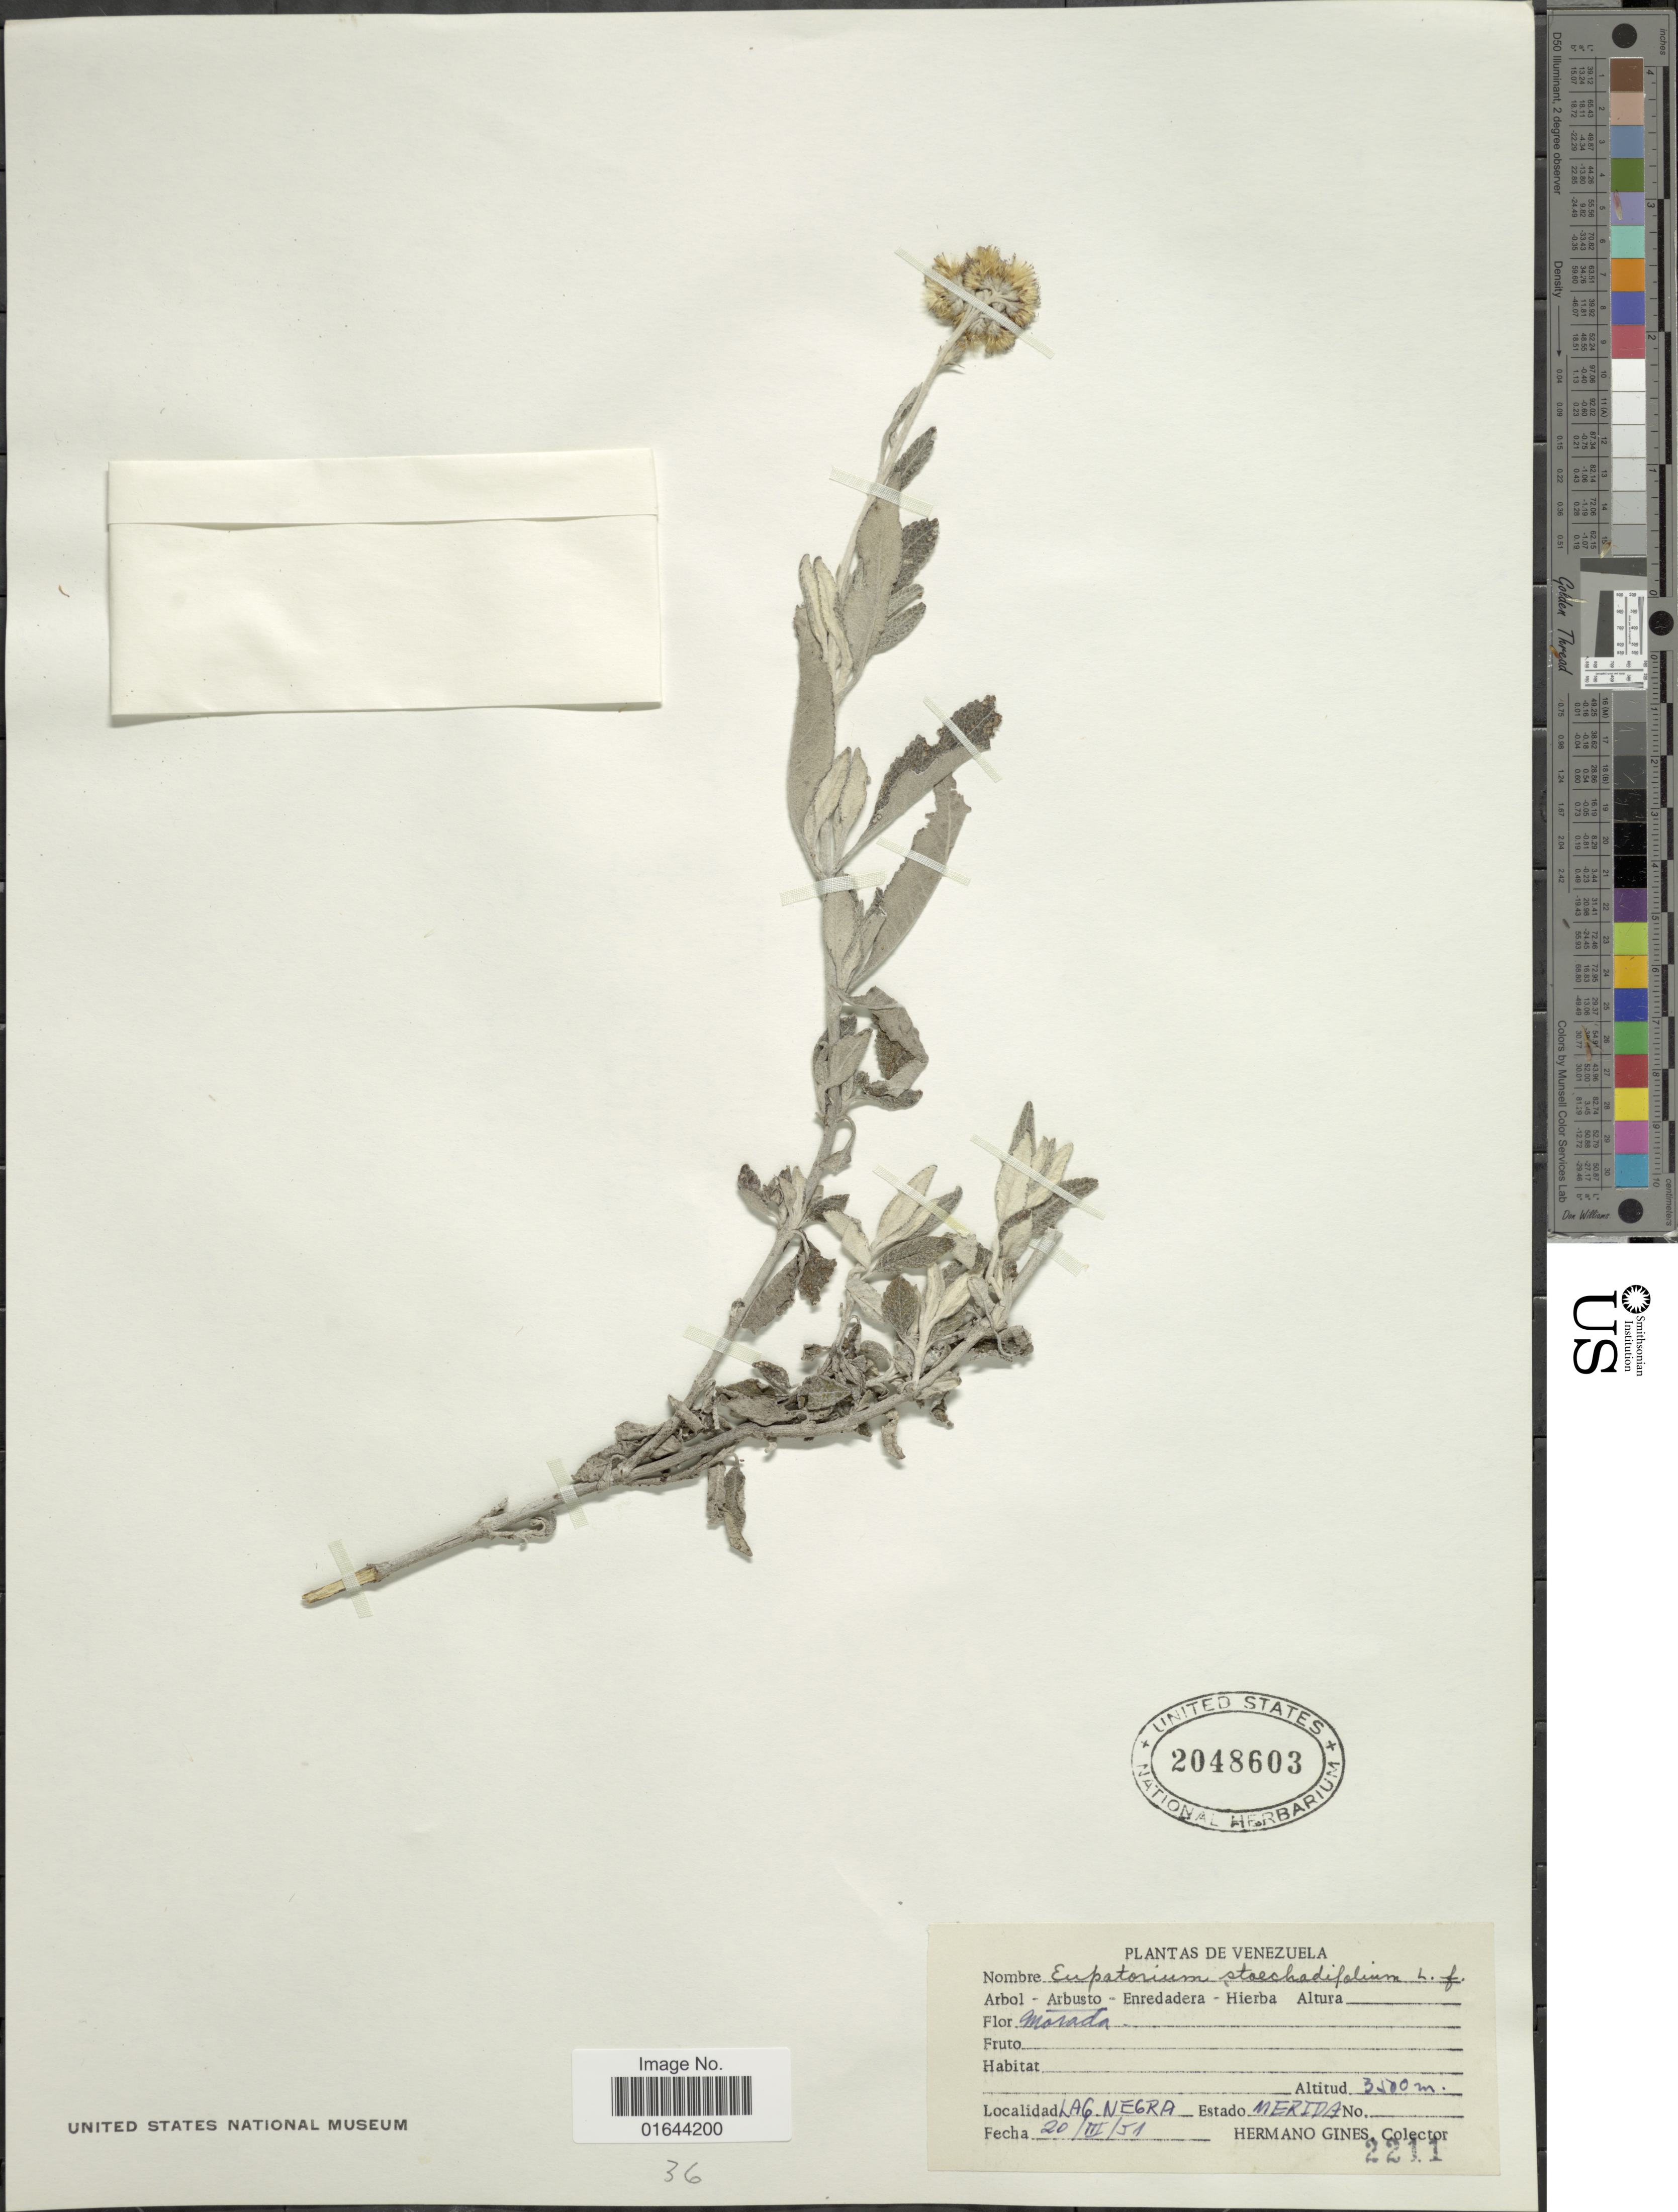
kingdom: Plantae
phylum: Tracheophyta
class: Magnoliopsida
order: Asterales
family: Asteraceae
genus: Lourteigia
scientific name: Lourteigia stoechadifolia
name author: (L. f.) R.M. King & H. Rob.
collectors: Bro. Gines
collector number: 2211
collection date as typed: Transcribed d/m/y: 20/3/51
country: Venezuela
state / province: Mérida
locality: Lag. Negra. Estado Merida.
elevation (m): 3500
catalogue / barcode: US 2048603